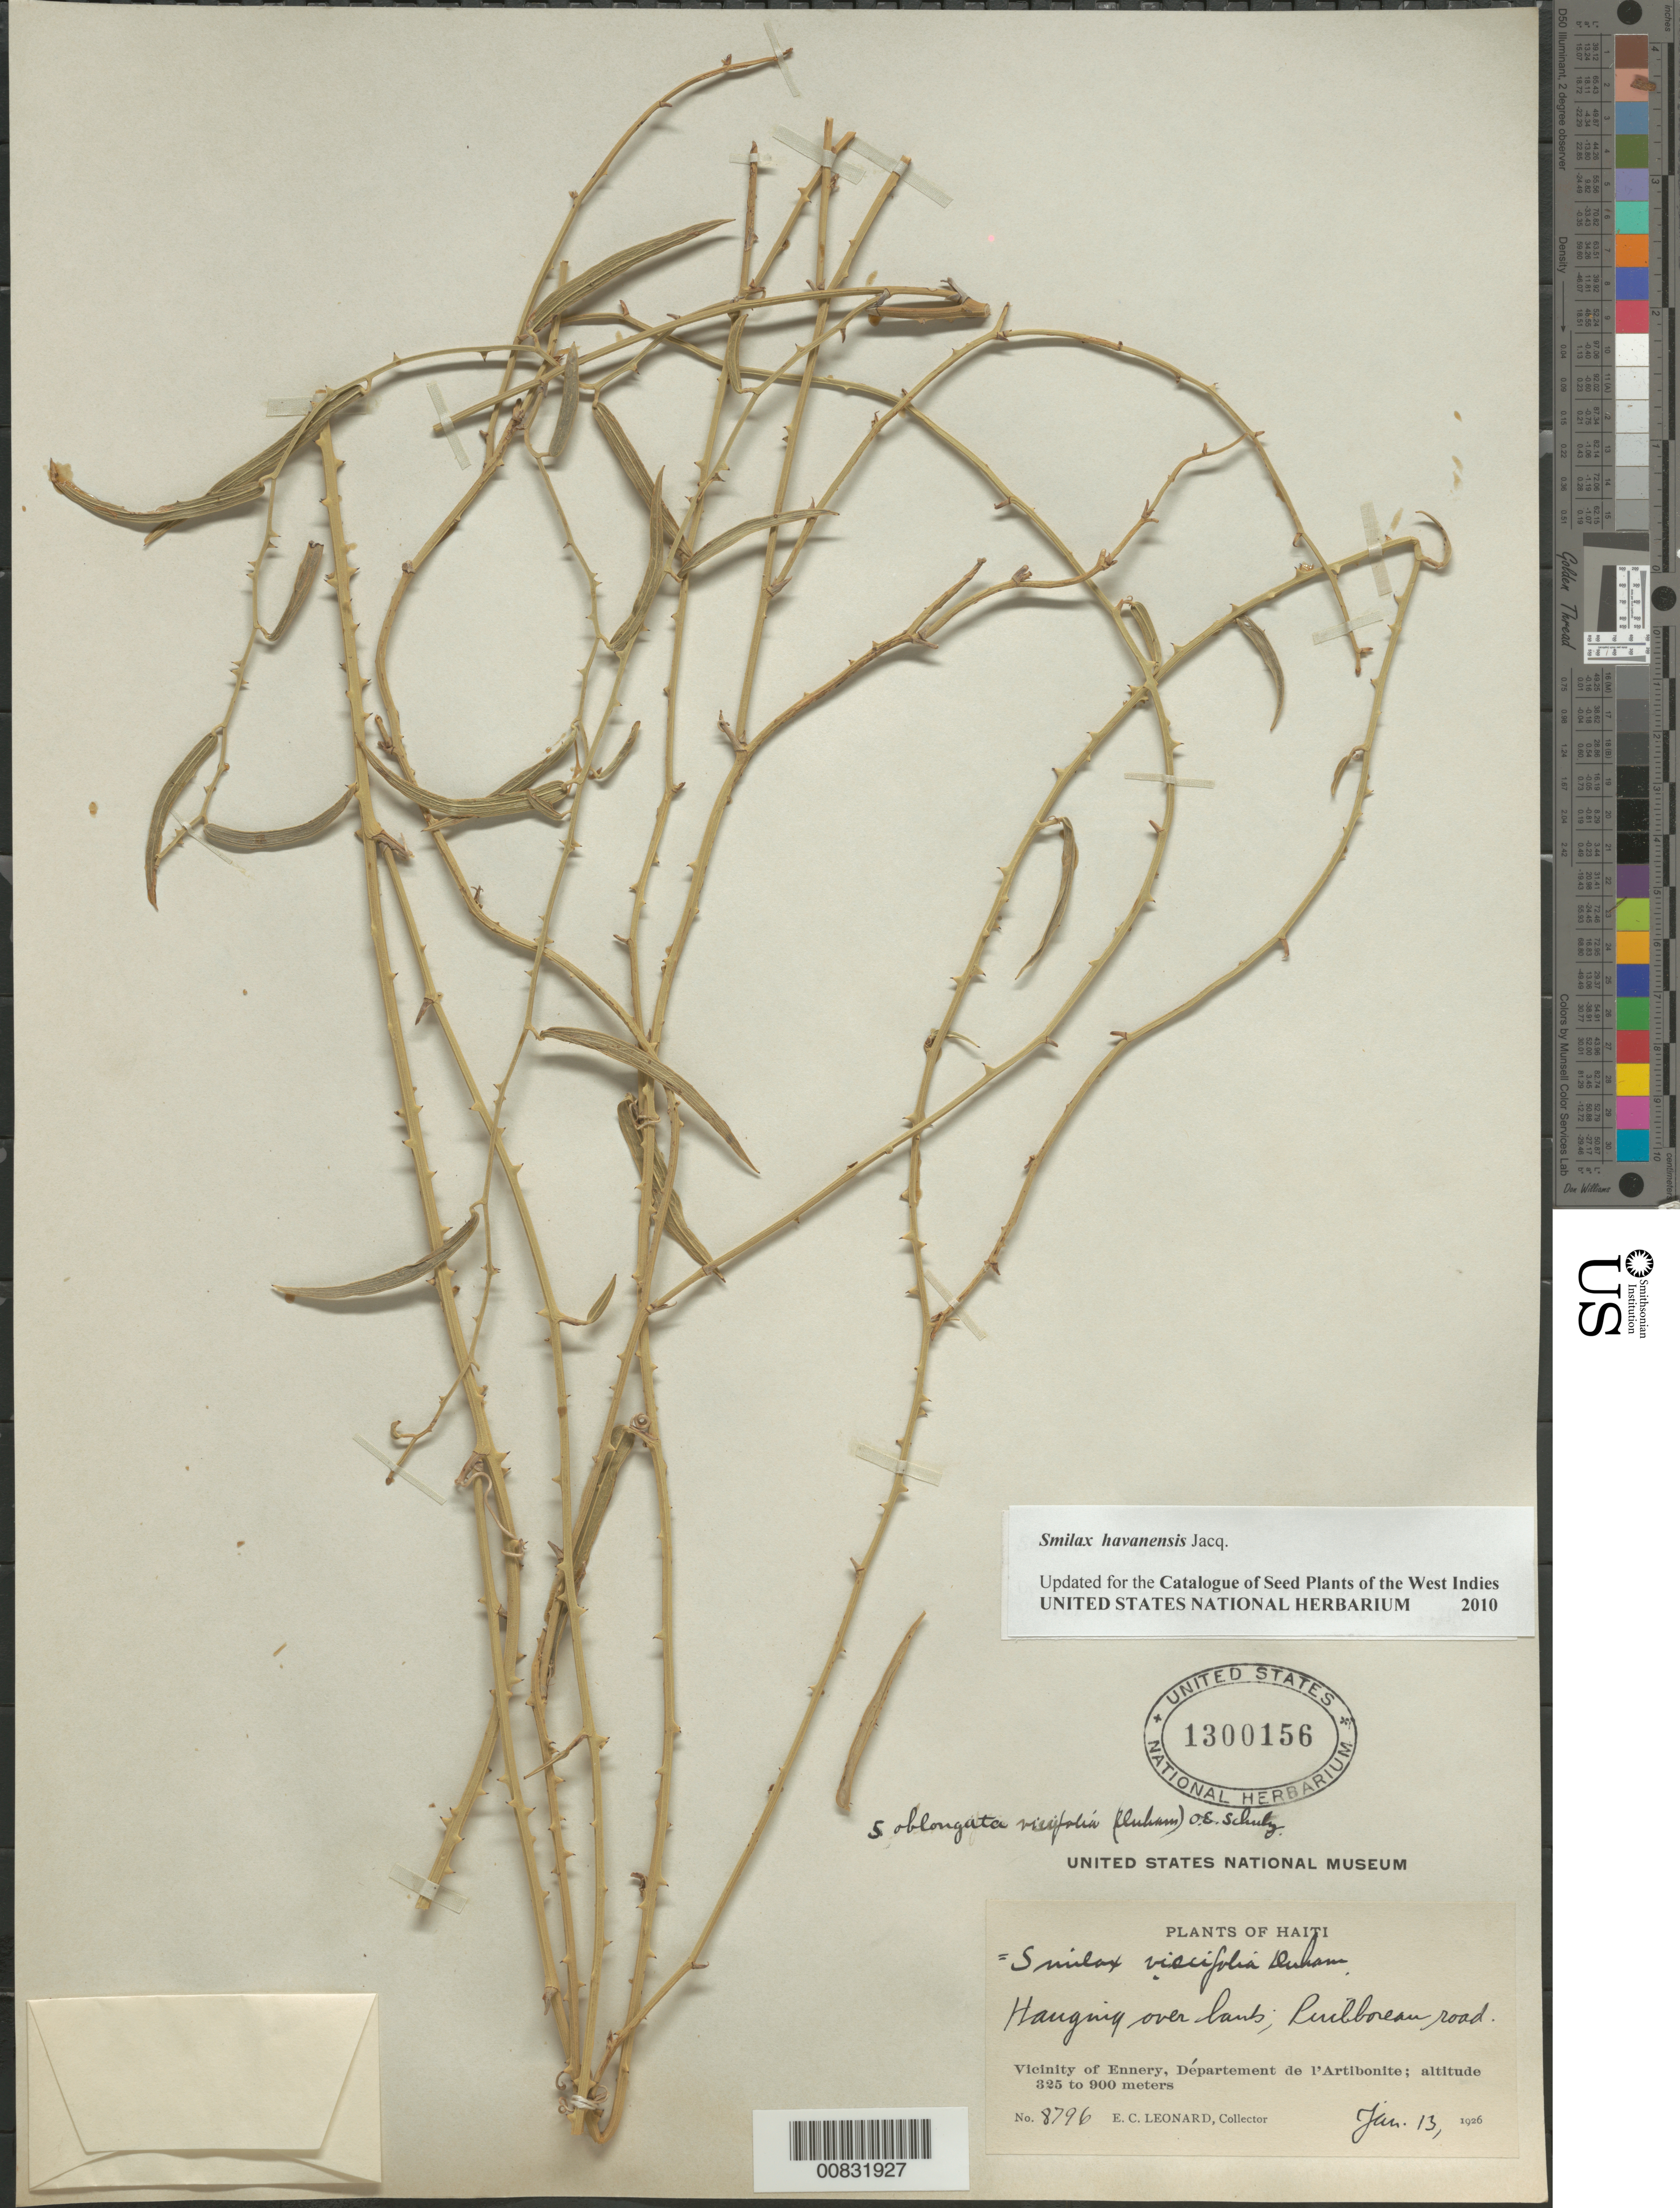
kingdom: Plantae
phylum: Tracheophyta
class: Liliopsida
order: Liliales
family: Smilacaceae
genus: Smilax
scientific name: Smilax havanensis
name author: Jacq.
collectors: E. C. Leonard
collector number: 8796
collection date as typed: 13 Jan 1926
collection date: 1926-01-13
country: Haiti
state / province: Artibonite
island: Hispaniola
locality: Vicinity of Ennery. Puilboreau road.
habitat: Hanging over banks.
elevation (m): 325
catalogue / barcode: US 1300156